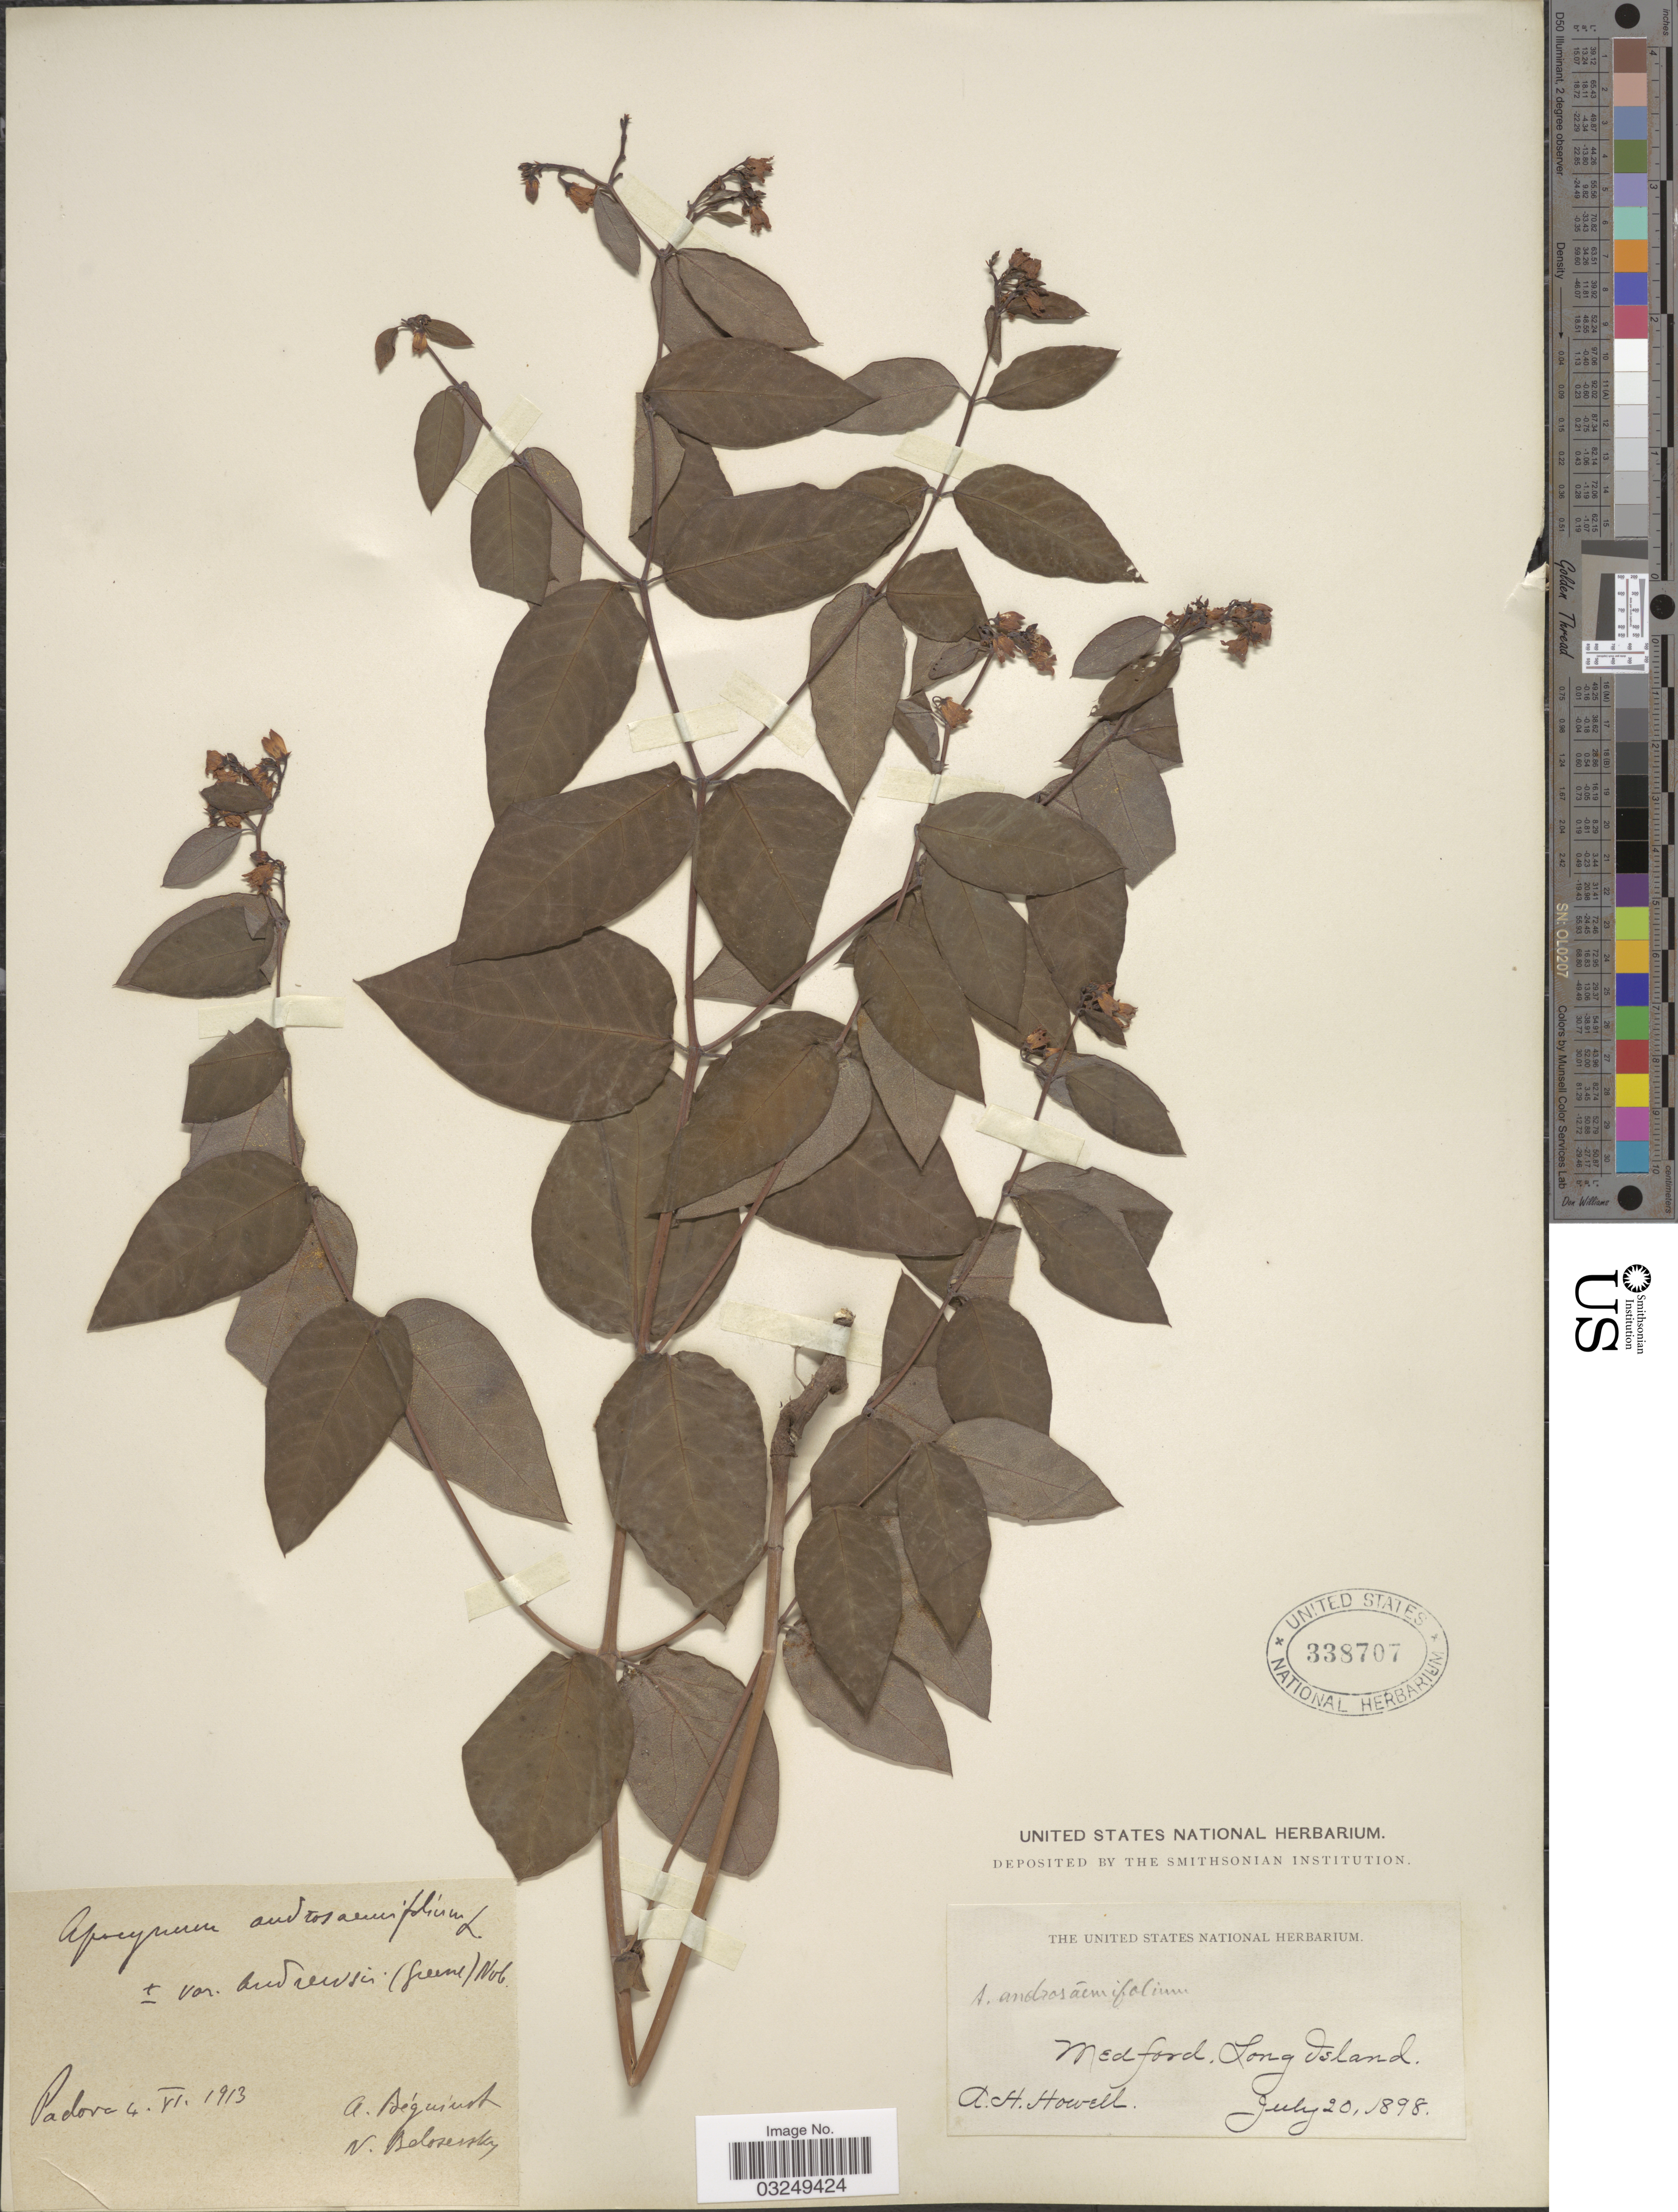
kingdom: Plantae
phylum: Tracheophyta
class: Magnoliopsida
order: Gentianales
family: Apocynaceae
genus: Apocynum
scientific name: Apocynum andrewsii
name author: Greene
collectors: A. Howell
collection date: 1898-07-20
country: United States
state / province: New York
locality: Medford. Long Island.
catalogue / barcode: US 338707